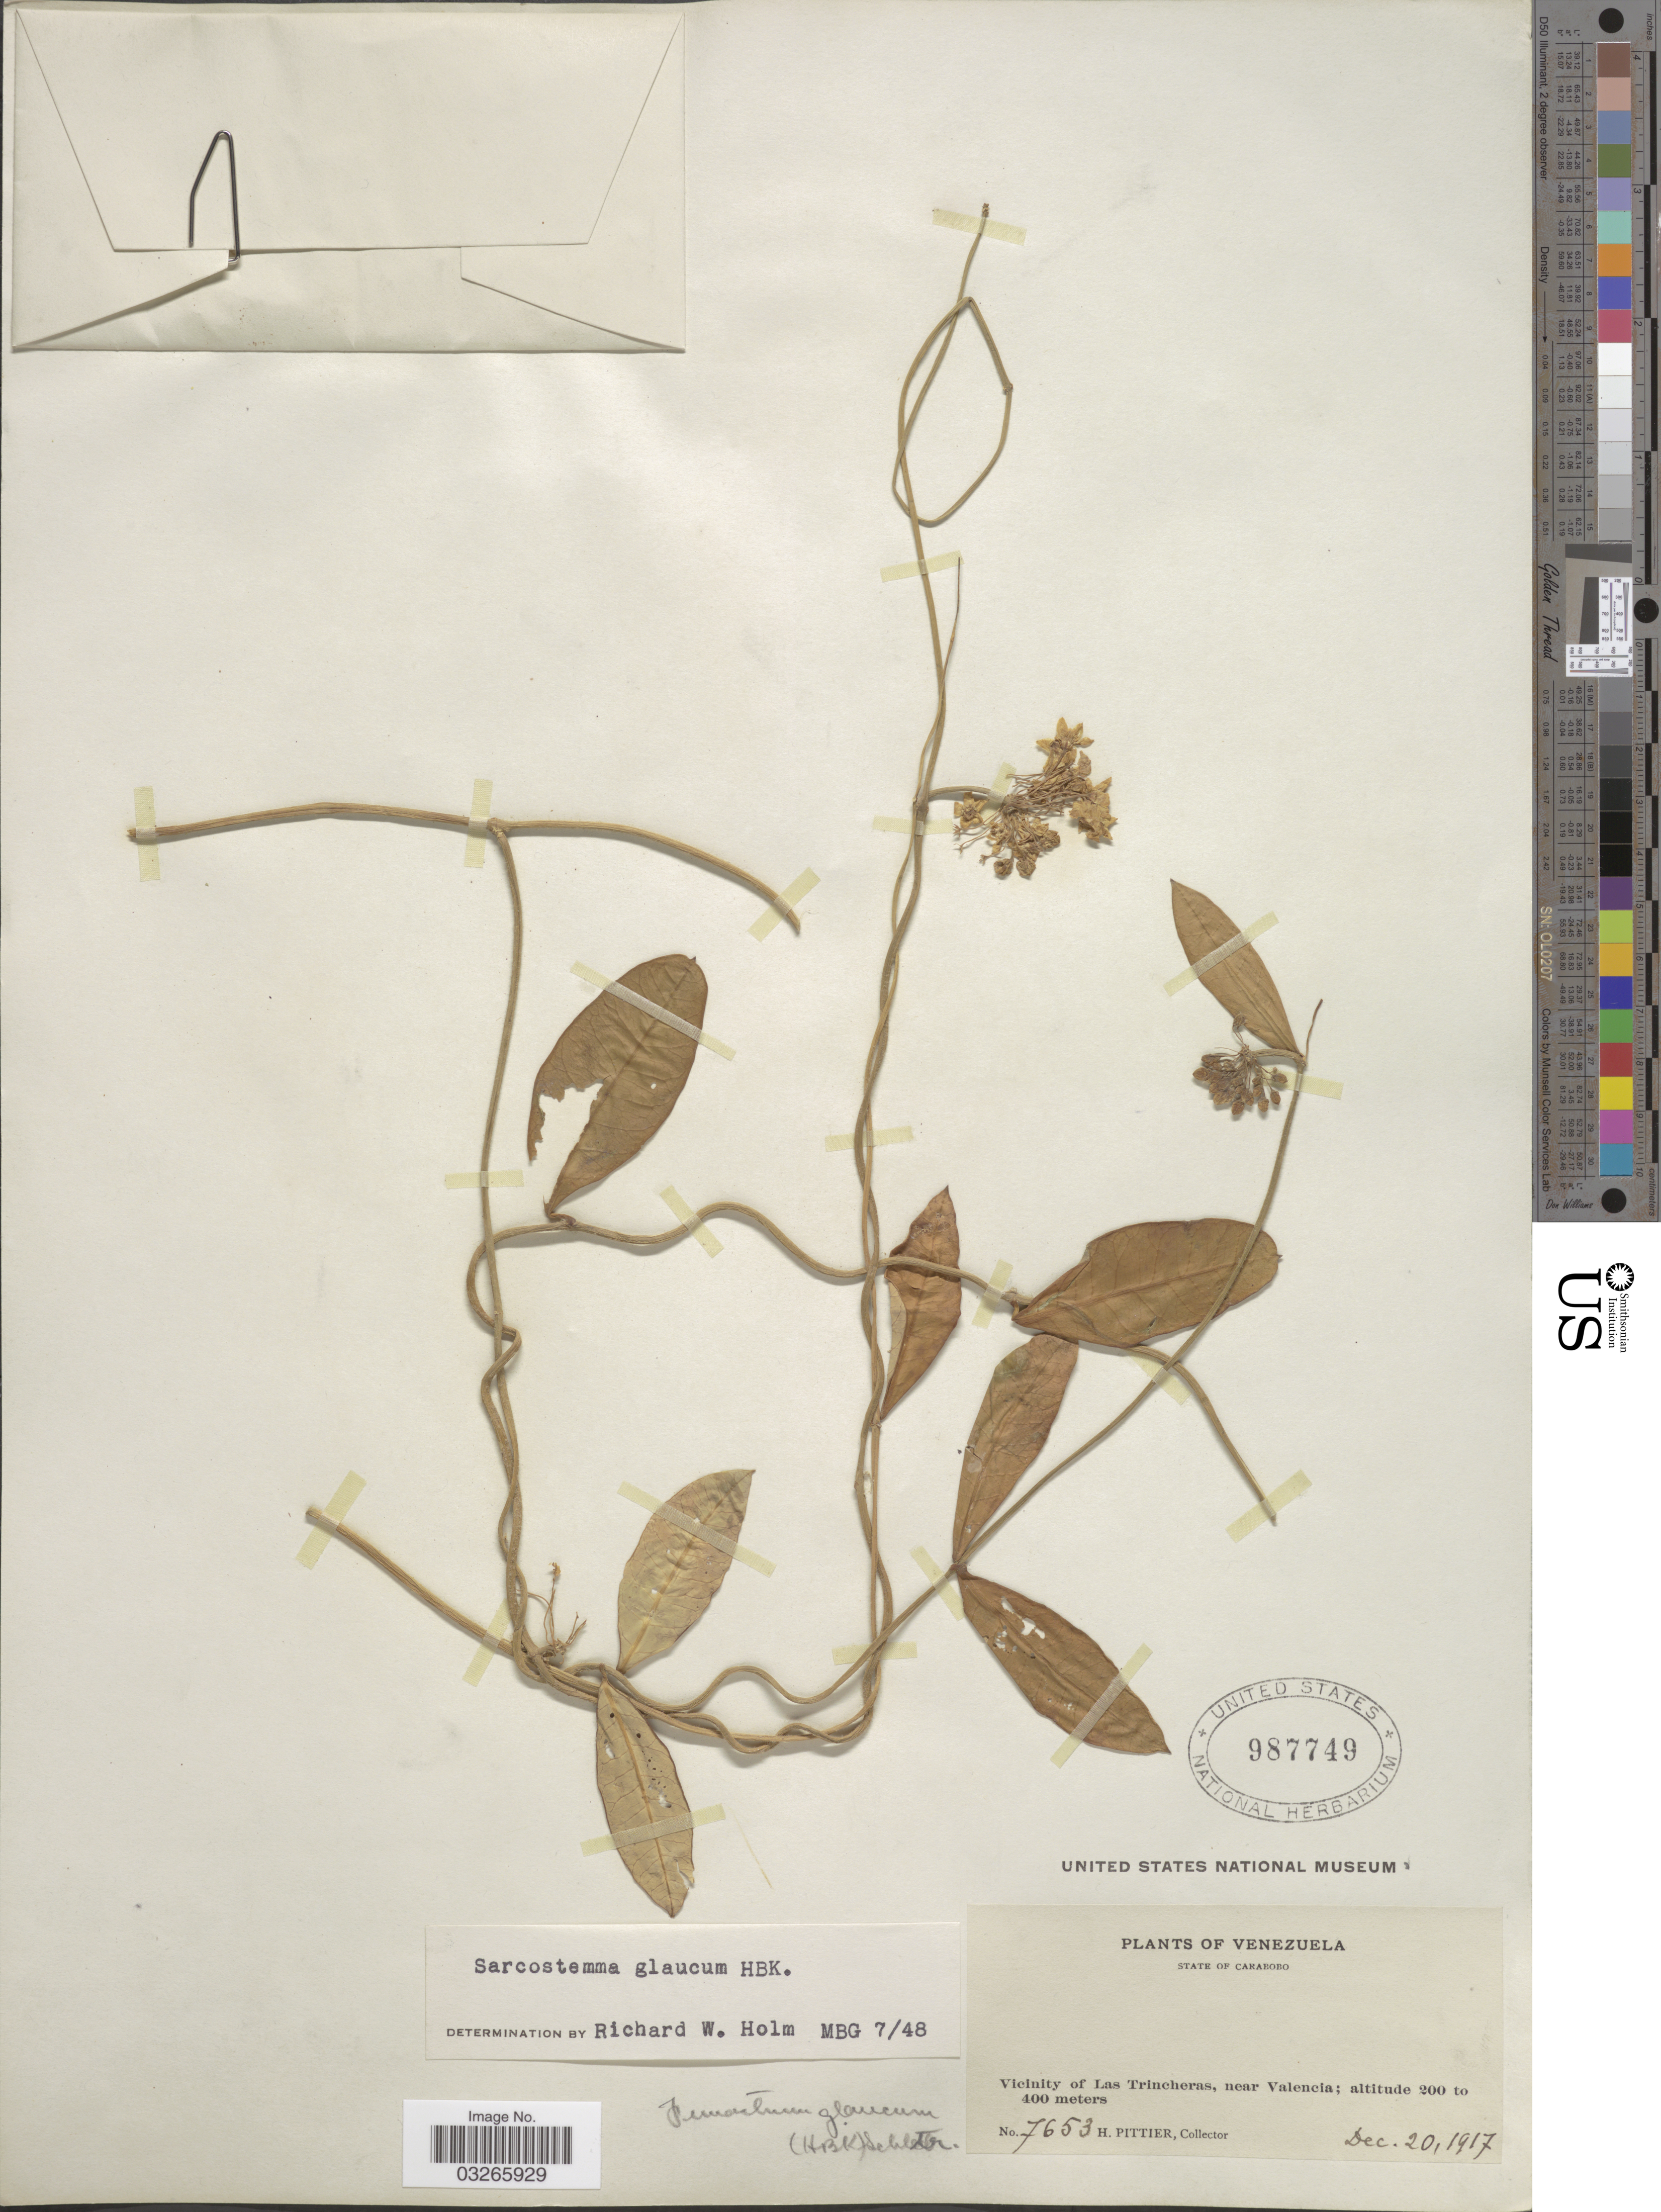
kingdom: Plantae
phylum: Tracheophyta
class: Magnoliopsida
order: Gentianales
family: Apocynaceae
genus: Sarcostemma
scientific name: Sarcostemma glaucum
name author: Kunth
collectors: H. F. Pittier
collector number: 7653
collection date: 1917-12-20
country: Venezuela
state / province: Carabobo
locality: State of Carabobo. Vicinity of Las Trincheras, near Valencia.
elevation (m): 200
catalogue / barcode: US 987749